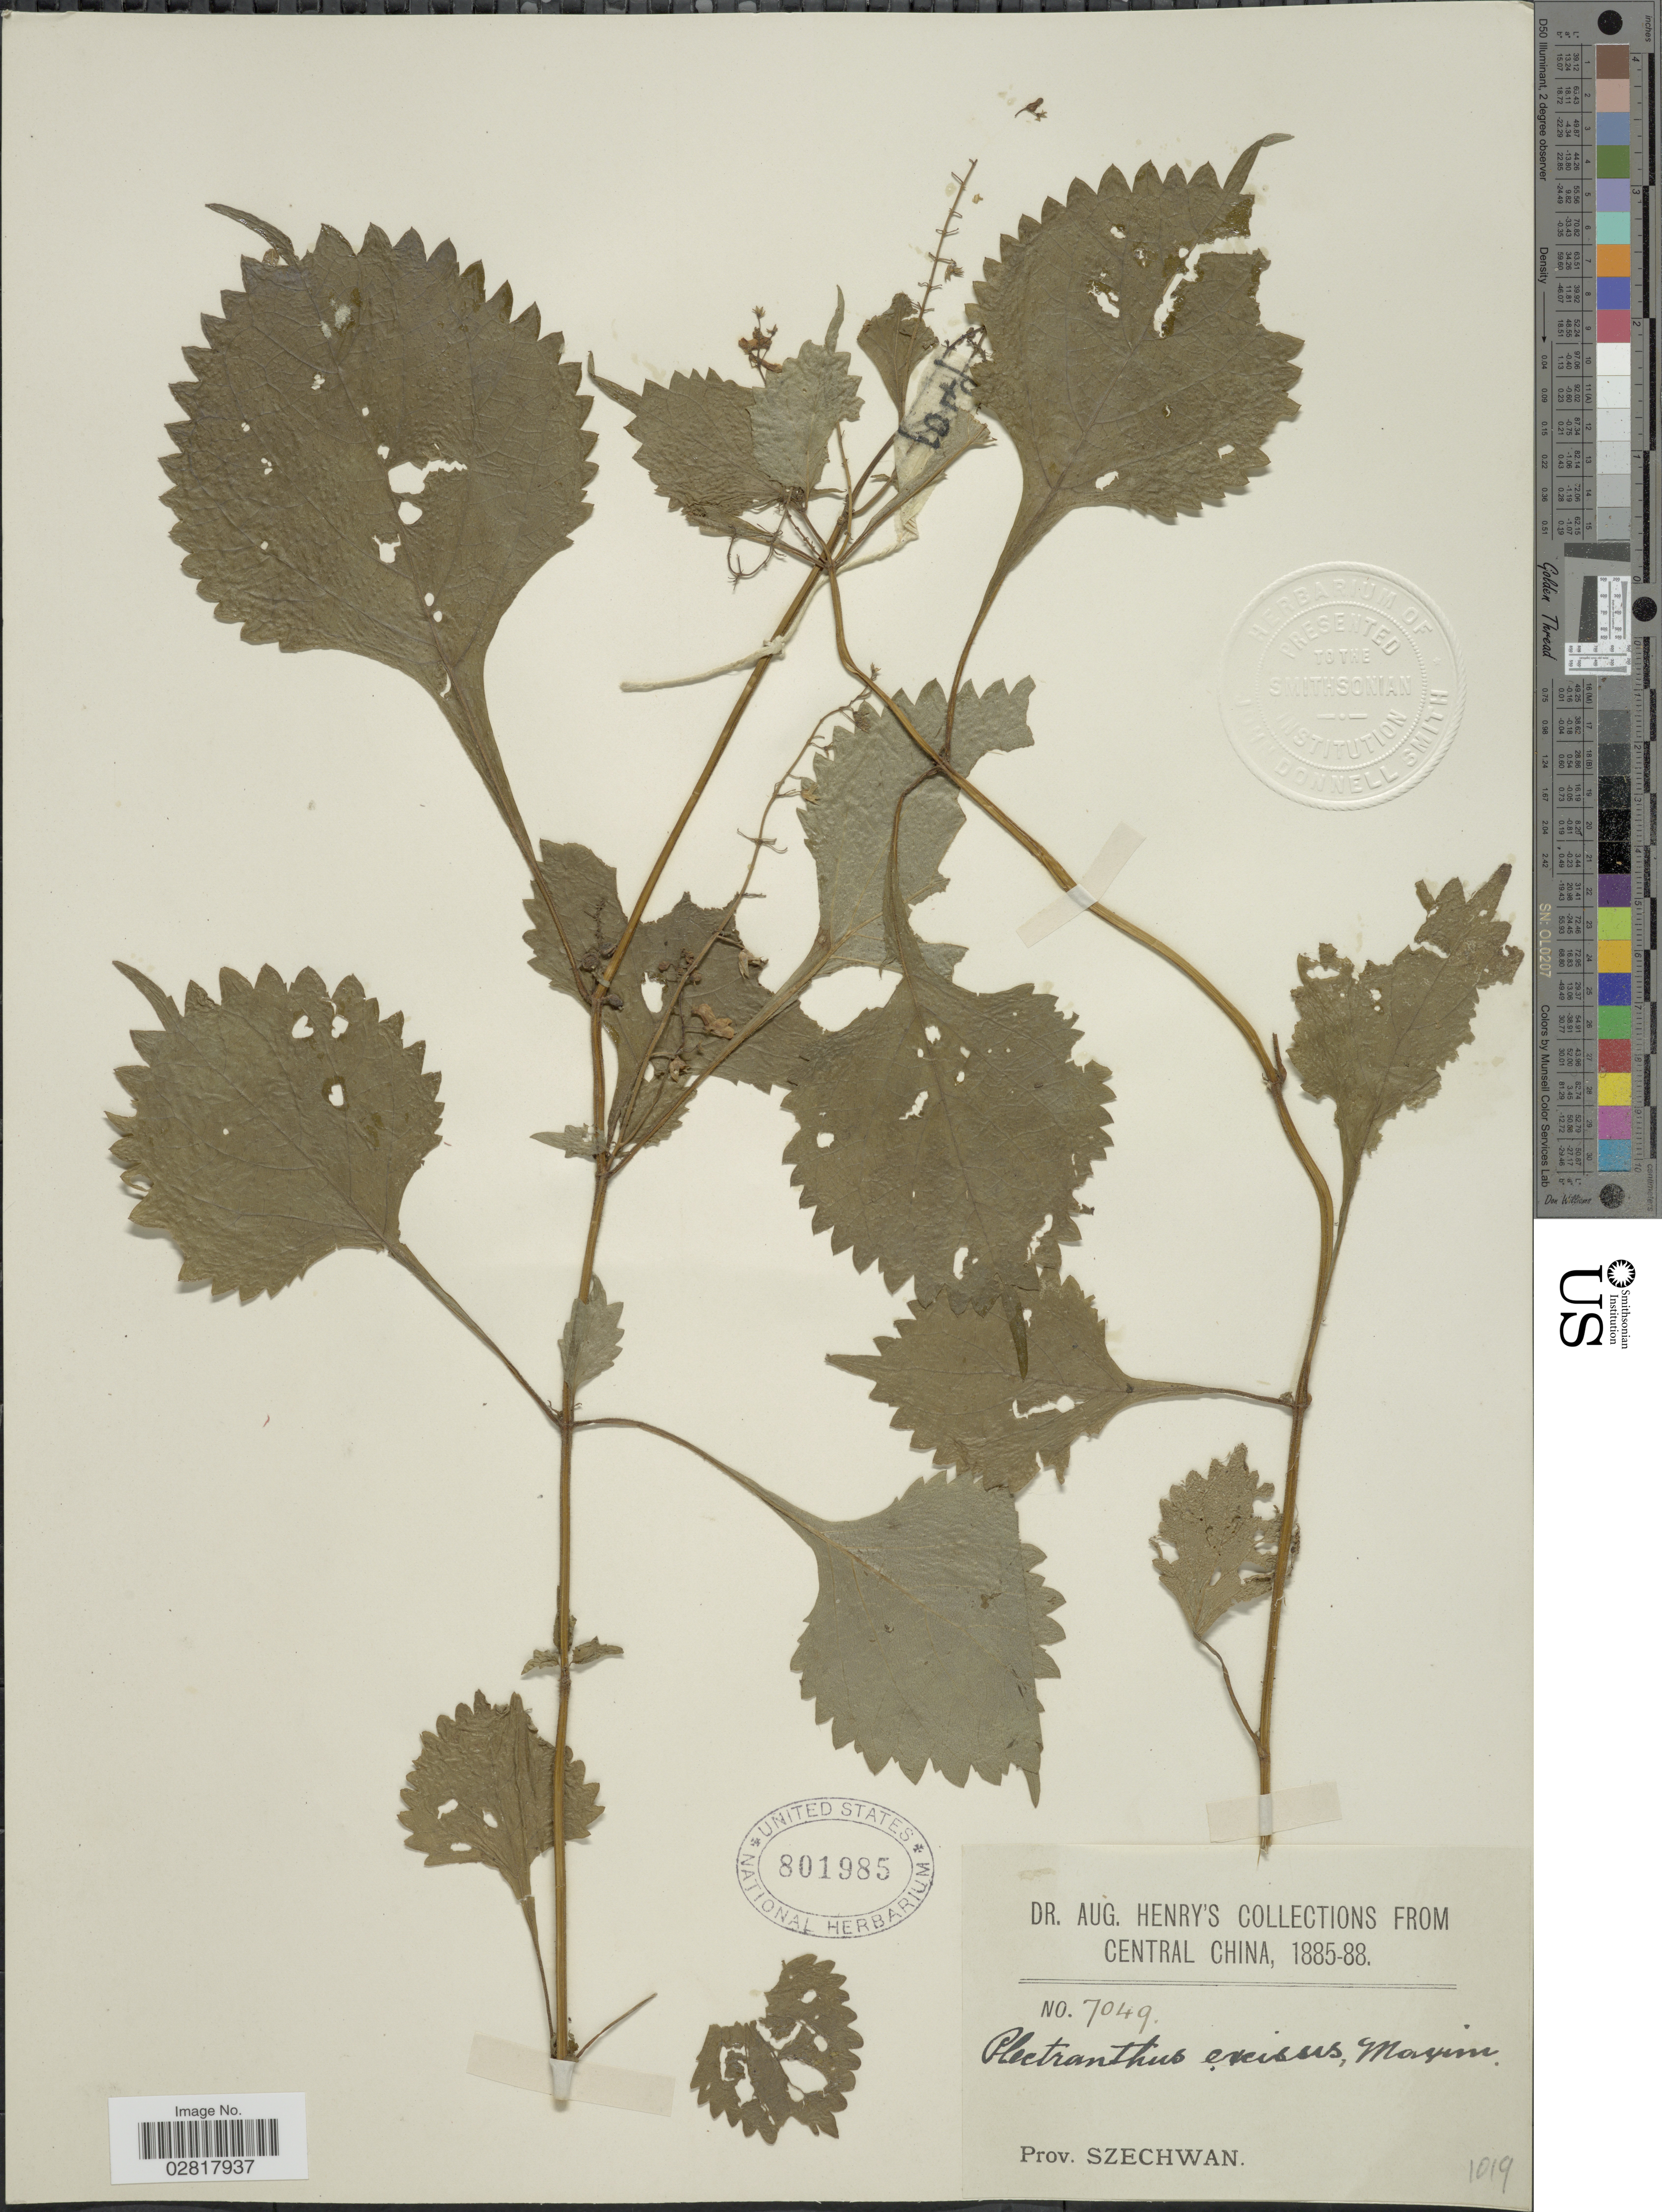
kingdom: Plantae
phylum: Tracheophyta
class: Magnoliopsida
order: Lamiales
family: Lamiaceae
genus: Plectranthus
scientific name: Plectranthus excisus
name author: Maxim.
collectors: A. Henry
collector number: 7049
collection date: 1885/1888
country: China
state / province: Sichuan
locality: Central China. Prov. Szechwan.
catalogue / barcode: US 801985